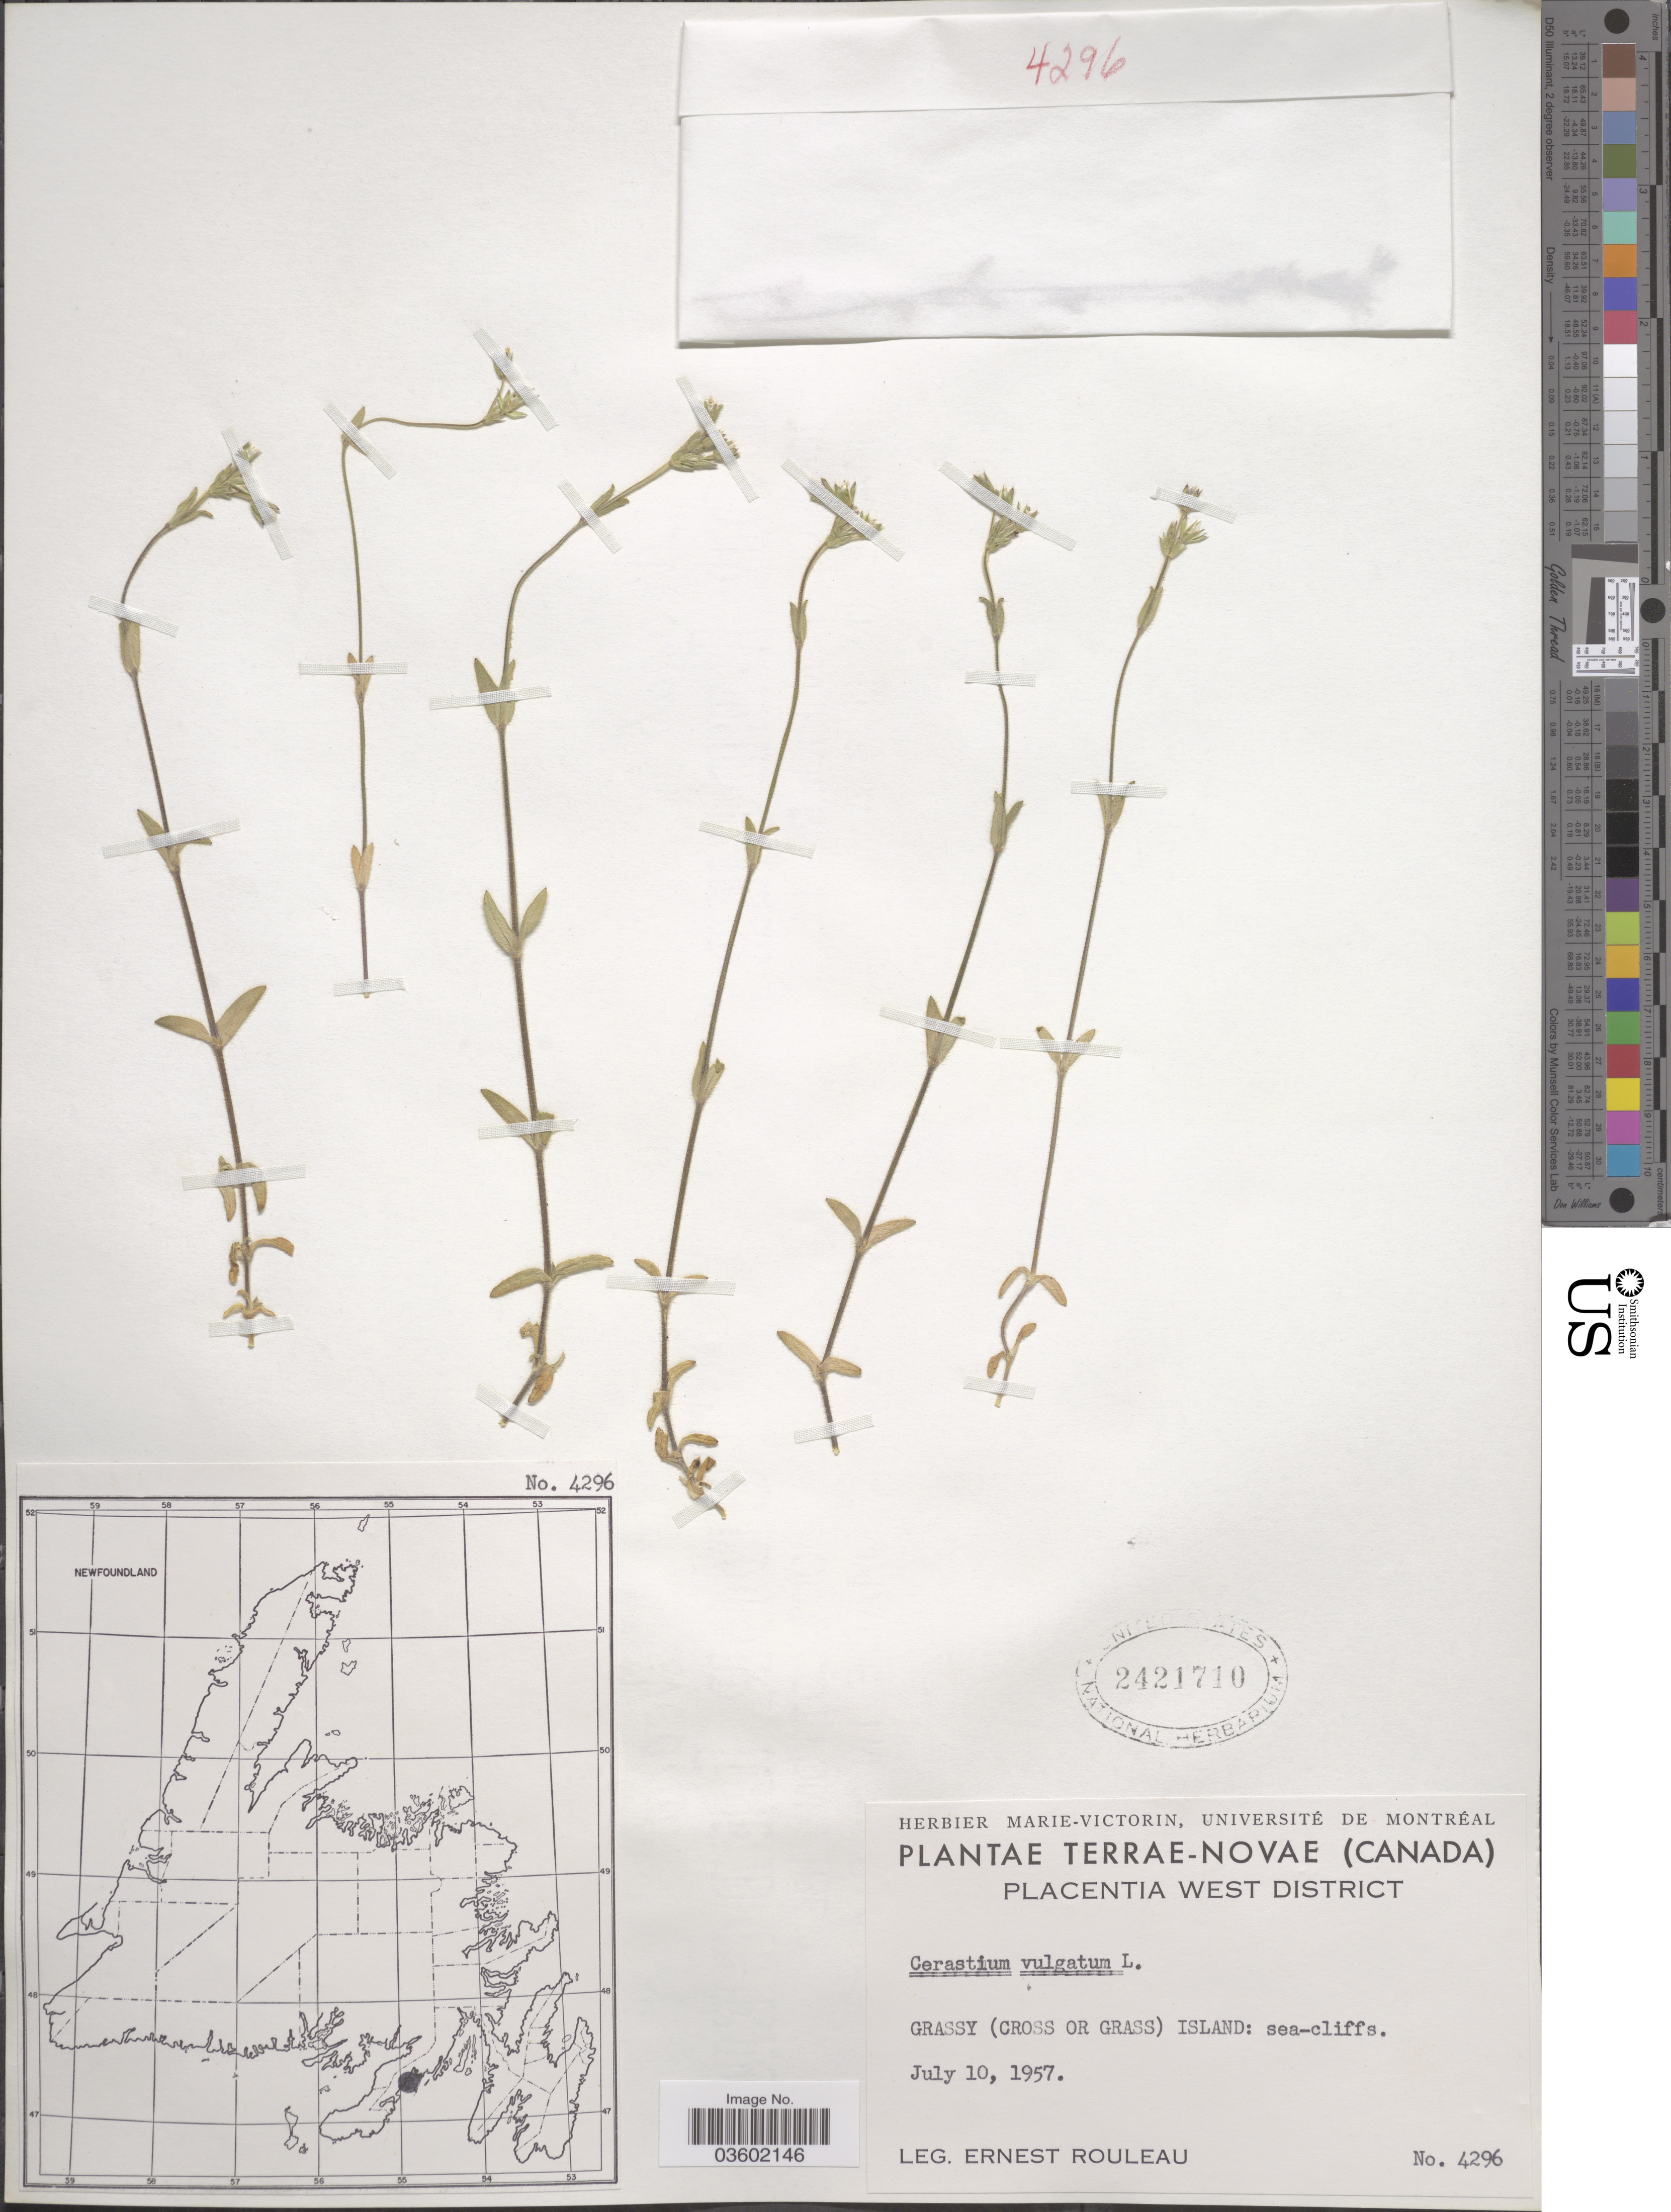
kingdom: Plantae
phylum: Tracheophyta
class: Magnoliopsida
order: Caryophyllales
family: Caryophyllaceae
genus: Cerastium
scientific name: Cerastium vulgatum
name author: L.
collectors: J. Rouleau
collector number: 4296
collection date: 1957-07-10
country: Canada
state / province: Newfoundland and Labrador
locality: Terrae-Novae, Placenta West District. Grassy (Cross or Grass) Island: sea-cliffs.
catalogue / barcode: US 2421710